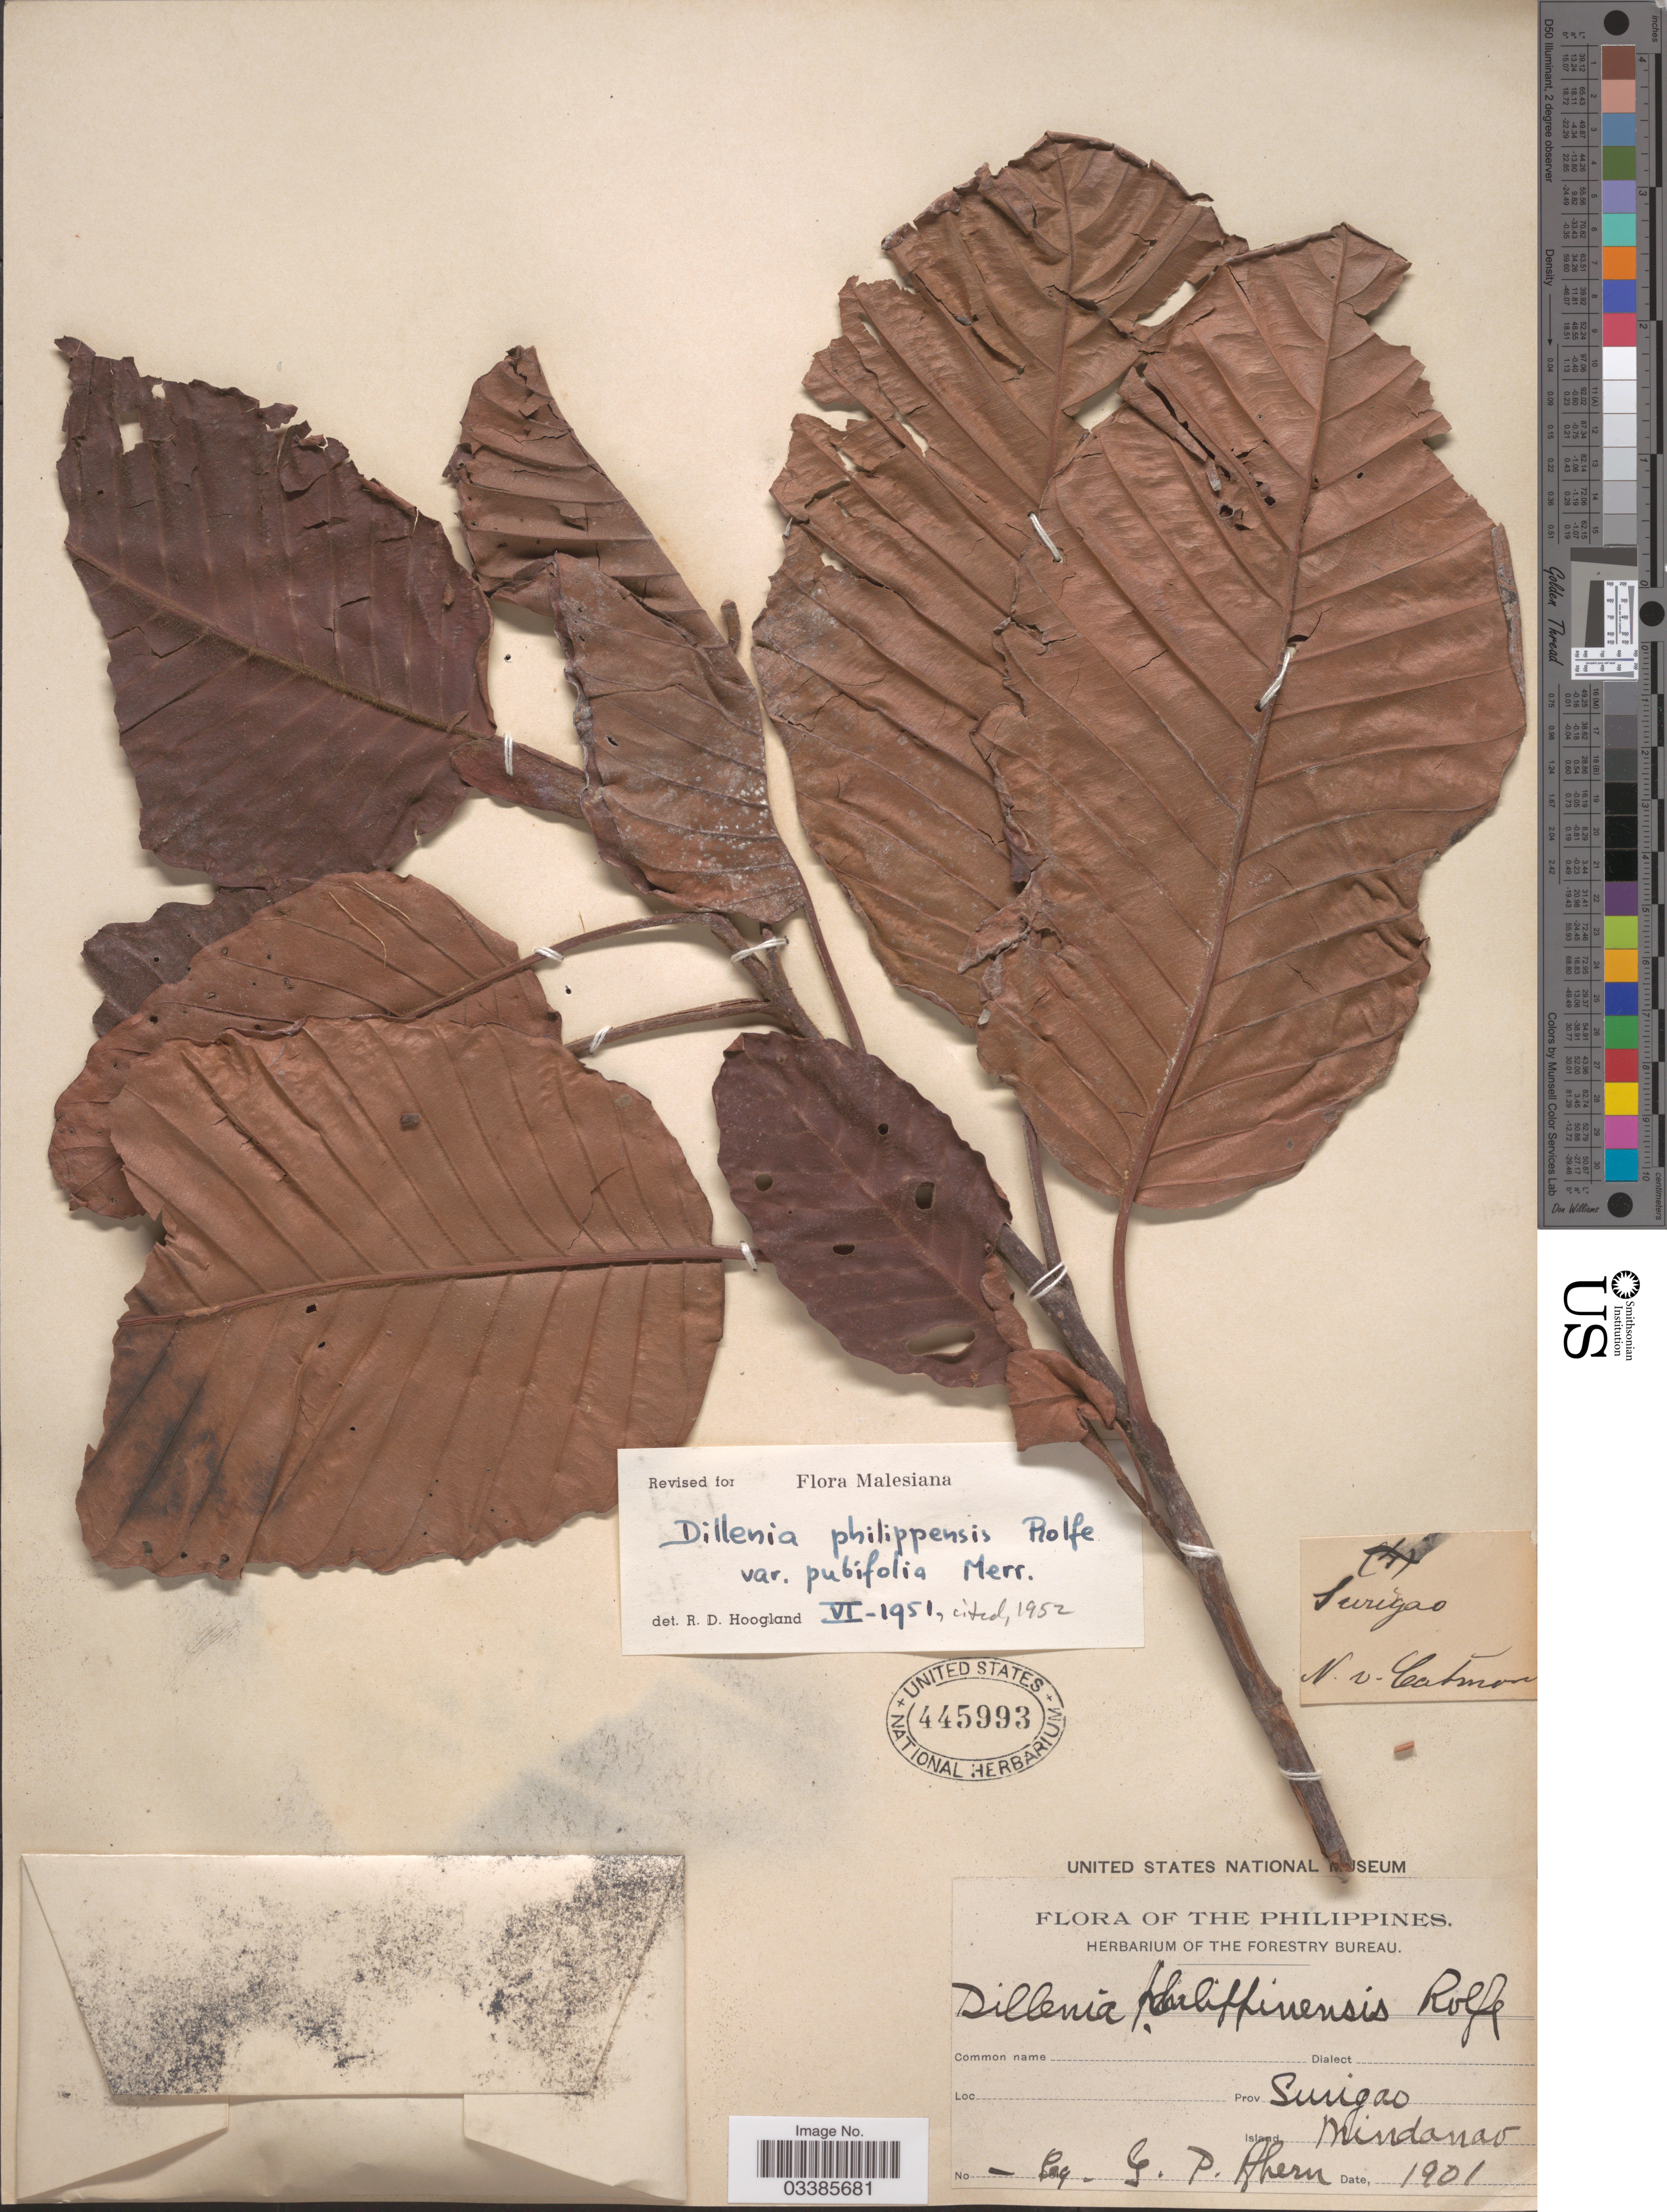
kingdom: Plantae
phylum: Tracheophyta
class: Magnoliopsida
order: Dilleniales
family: Dilleniaceae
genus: Dillenia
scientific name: Dillenia philippinensis var. pubifolia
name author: Merr.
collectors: G. Ahern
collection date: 1901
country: Philippines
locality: Prov. Surigao. Island Mindanao.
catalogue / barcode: US 445993